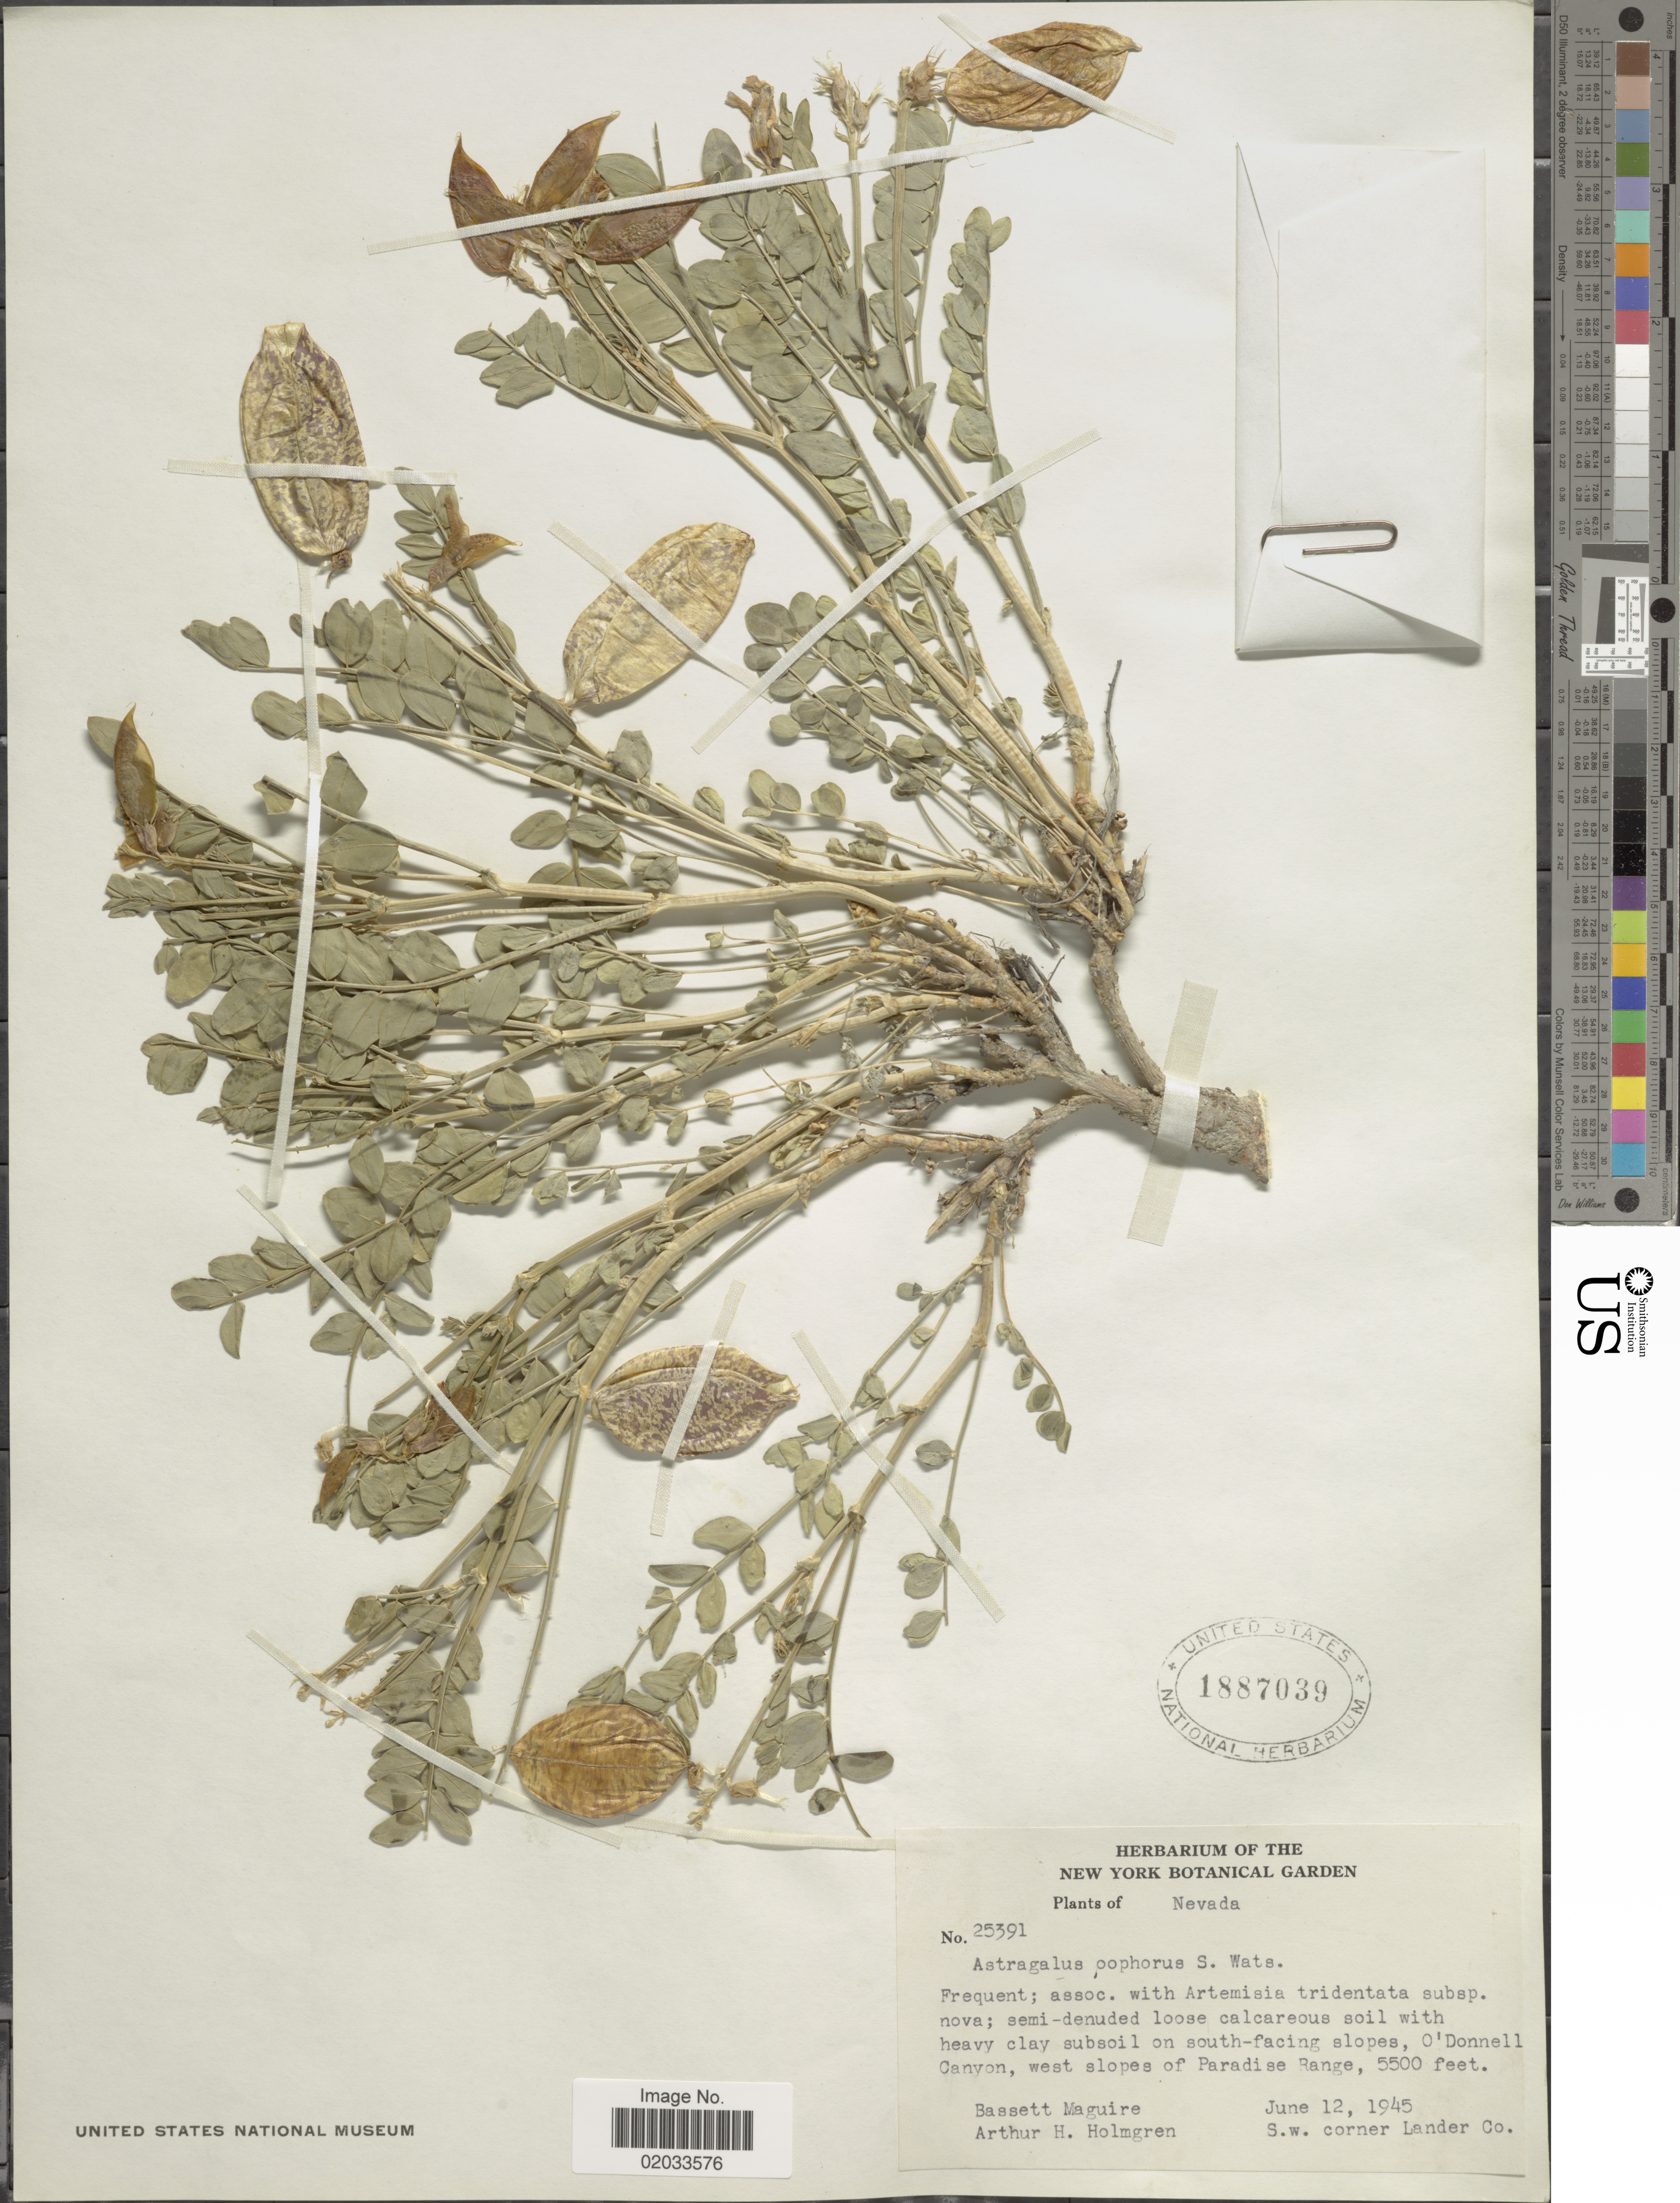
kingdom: Plantae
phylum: Tracheophyta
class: Magnoliopsida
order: Fabales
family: Fabaceae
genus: Astragalus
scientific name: Astragalus oophorus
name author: S. Watson in C. King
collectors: B. Maguire & A. H. Holmgren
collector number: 25391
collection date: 1945-06-12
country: United States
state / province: Nevada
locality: On south-facing slopes, O'Donnell Canyon, west slopes of Paradise Range, S.w. corner Lander Co.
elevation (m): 1676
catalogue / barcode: US 1887039